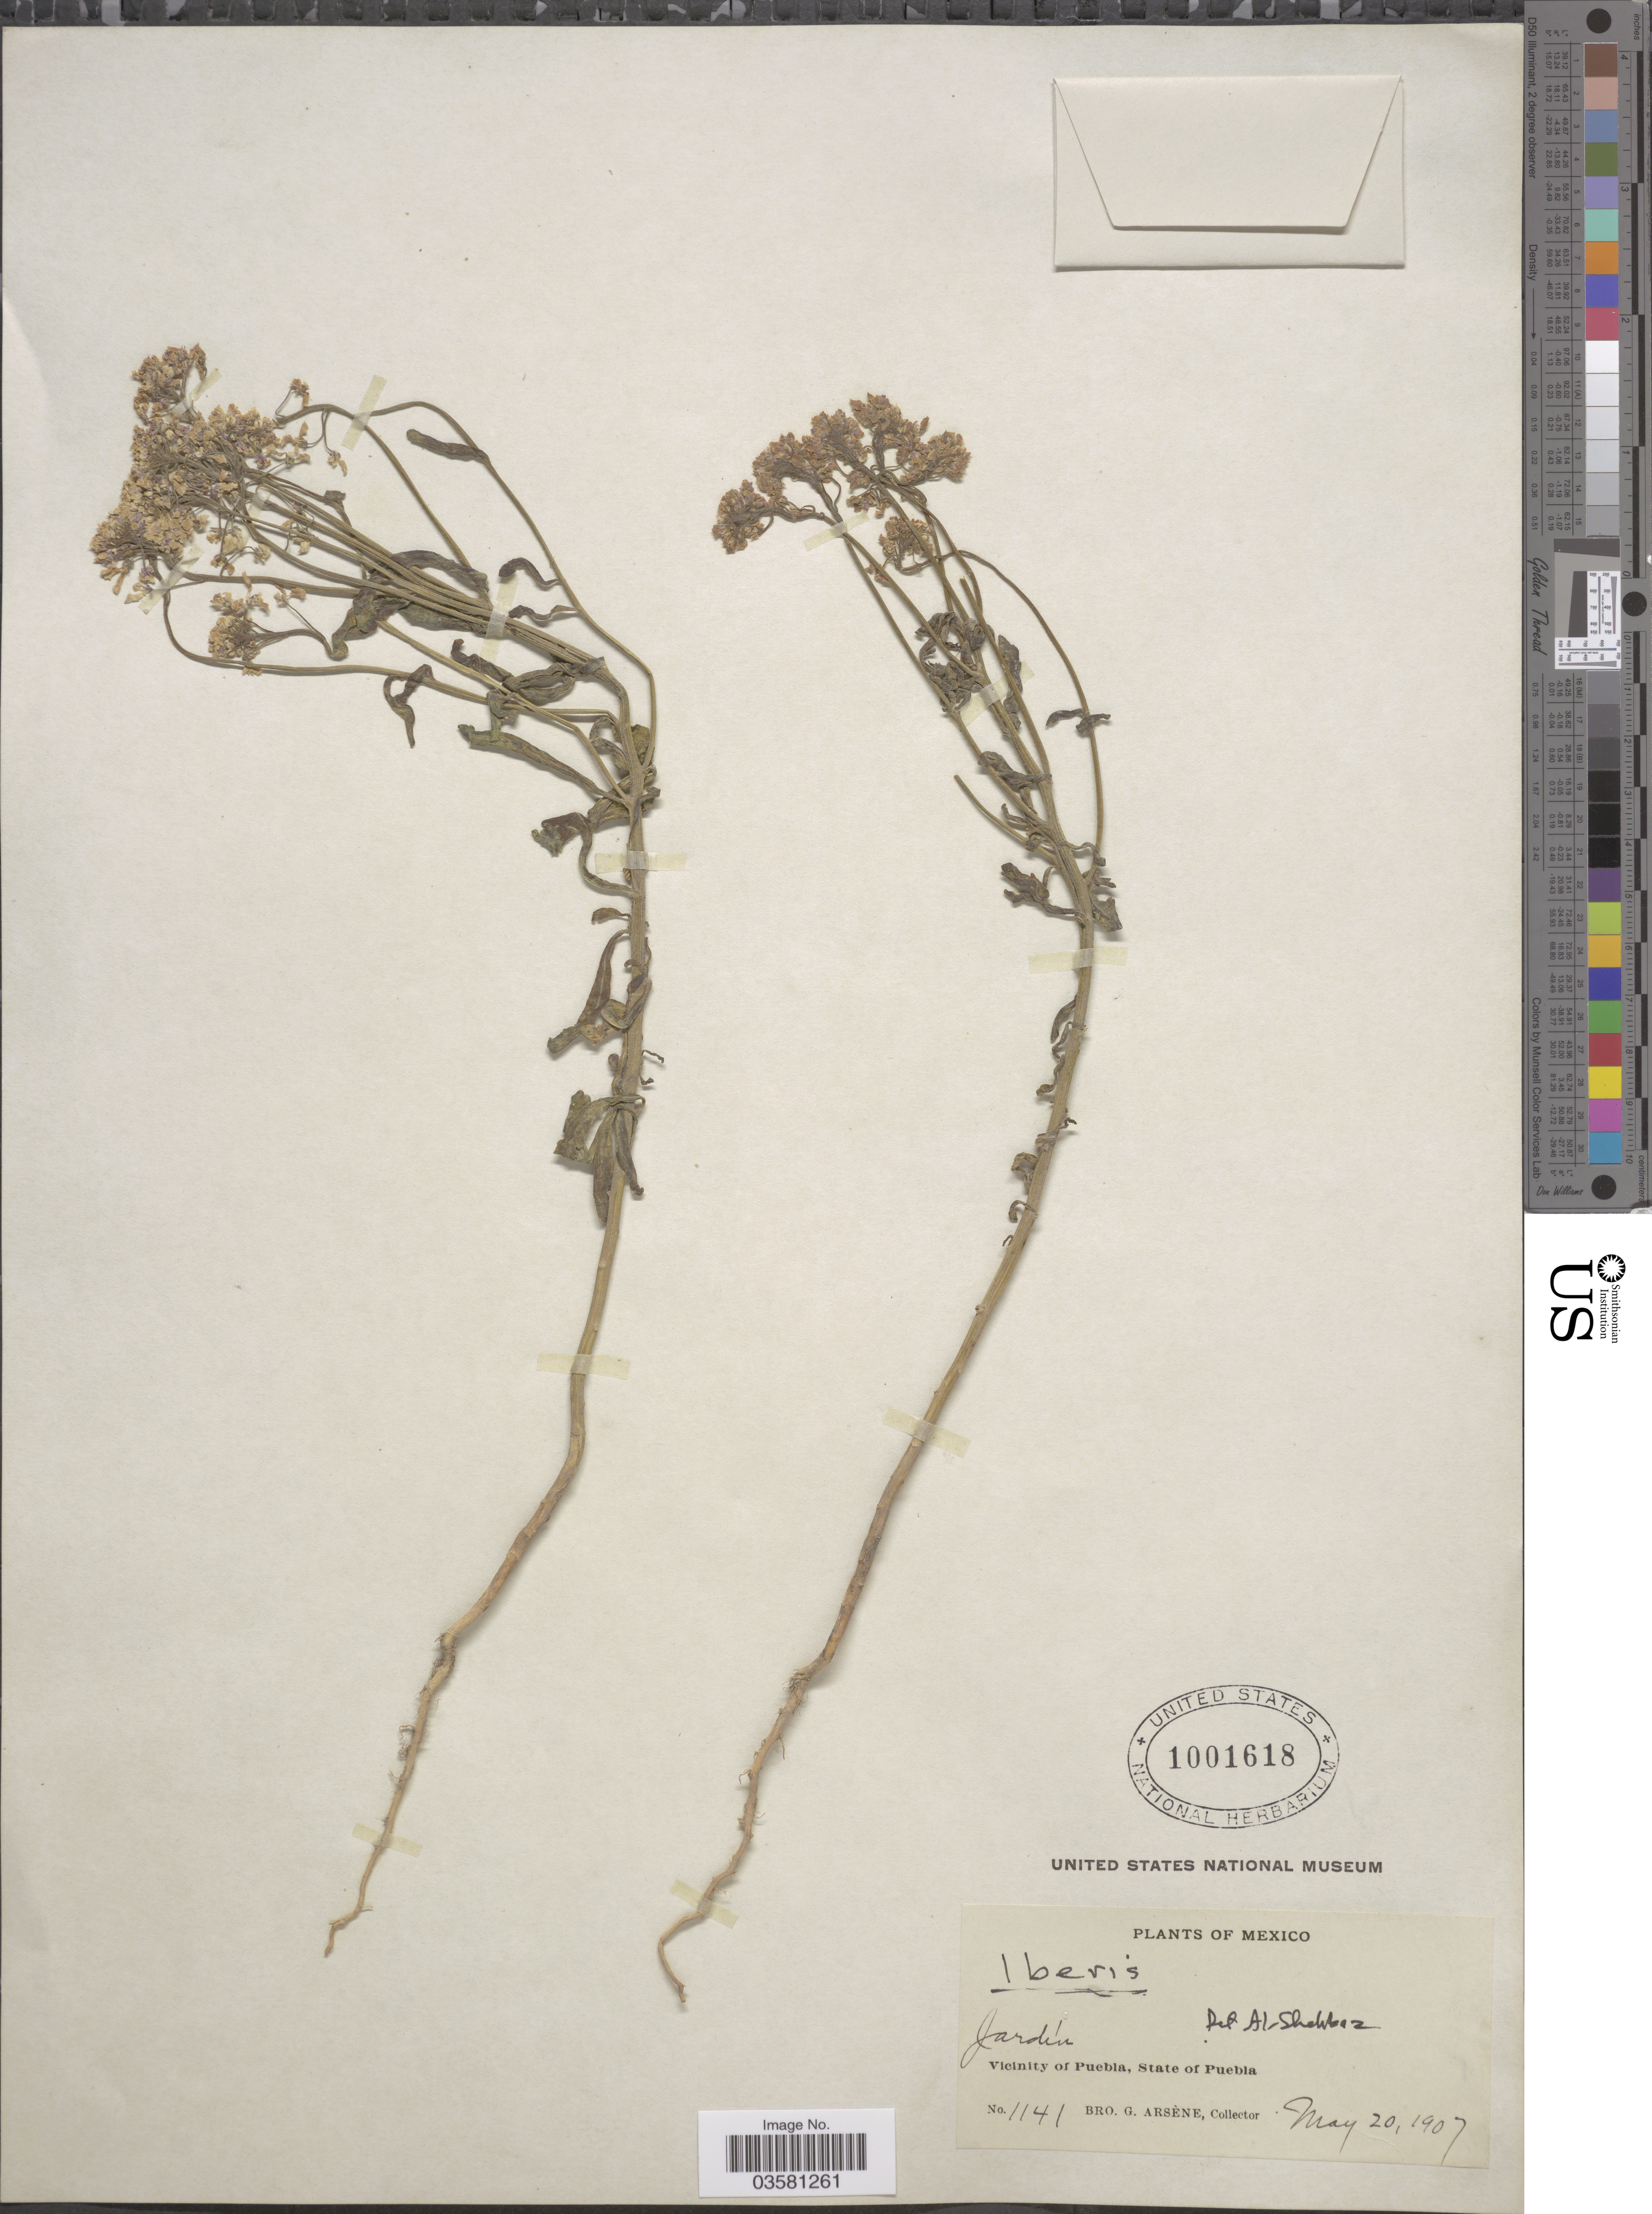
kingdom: Plantae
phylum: Tracheophyta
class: Magnoliopsida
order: Brassicales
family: Brassicaceae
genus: Iberis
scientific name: Iberis sp.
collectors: Bro. G. Arsène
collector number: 1141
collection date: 1907-05-20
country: Mexico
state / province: Puebla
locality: Vicinity of Puebla. Jardín.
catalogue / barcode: US 1001618